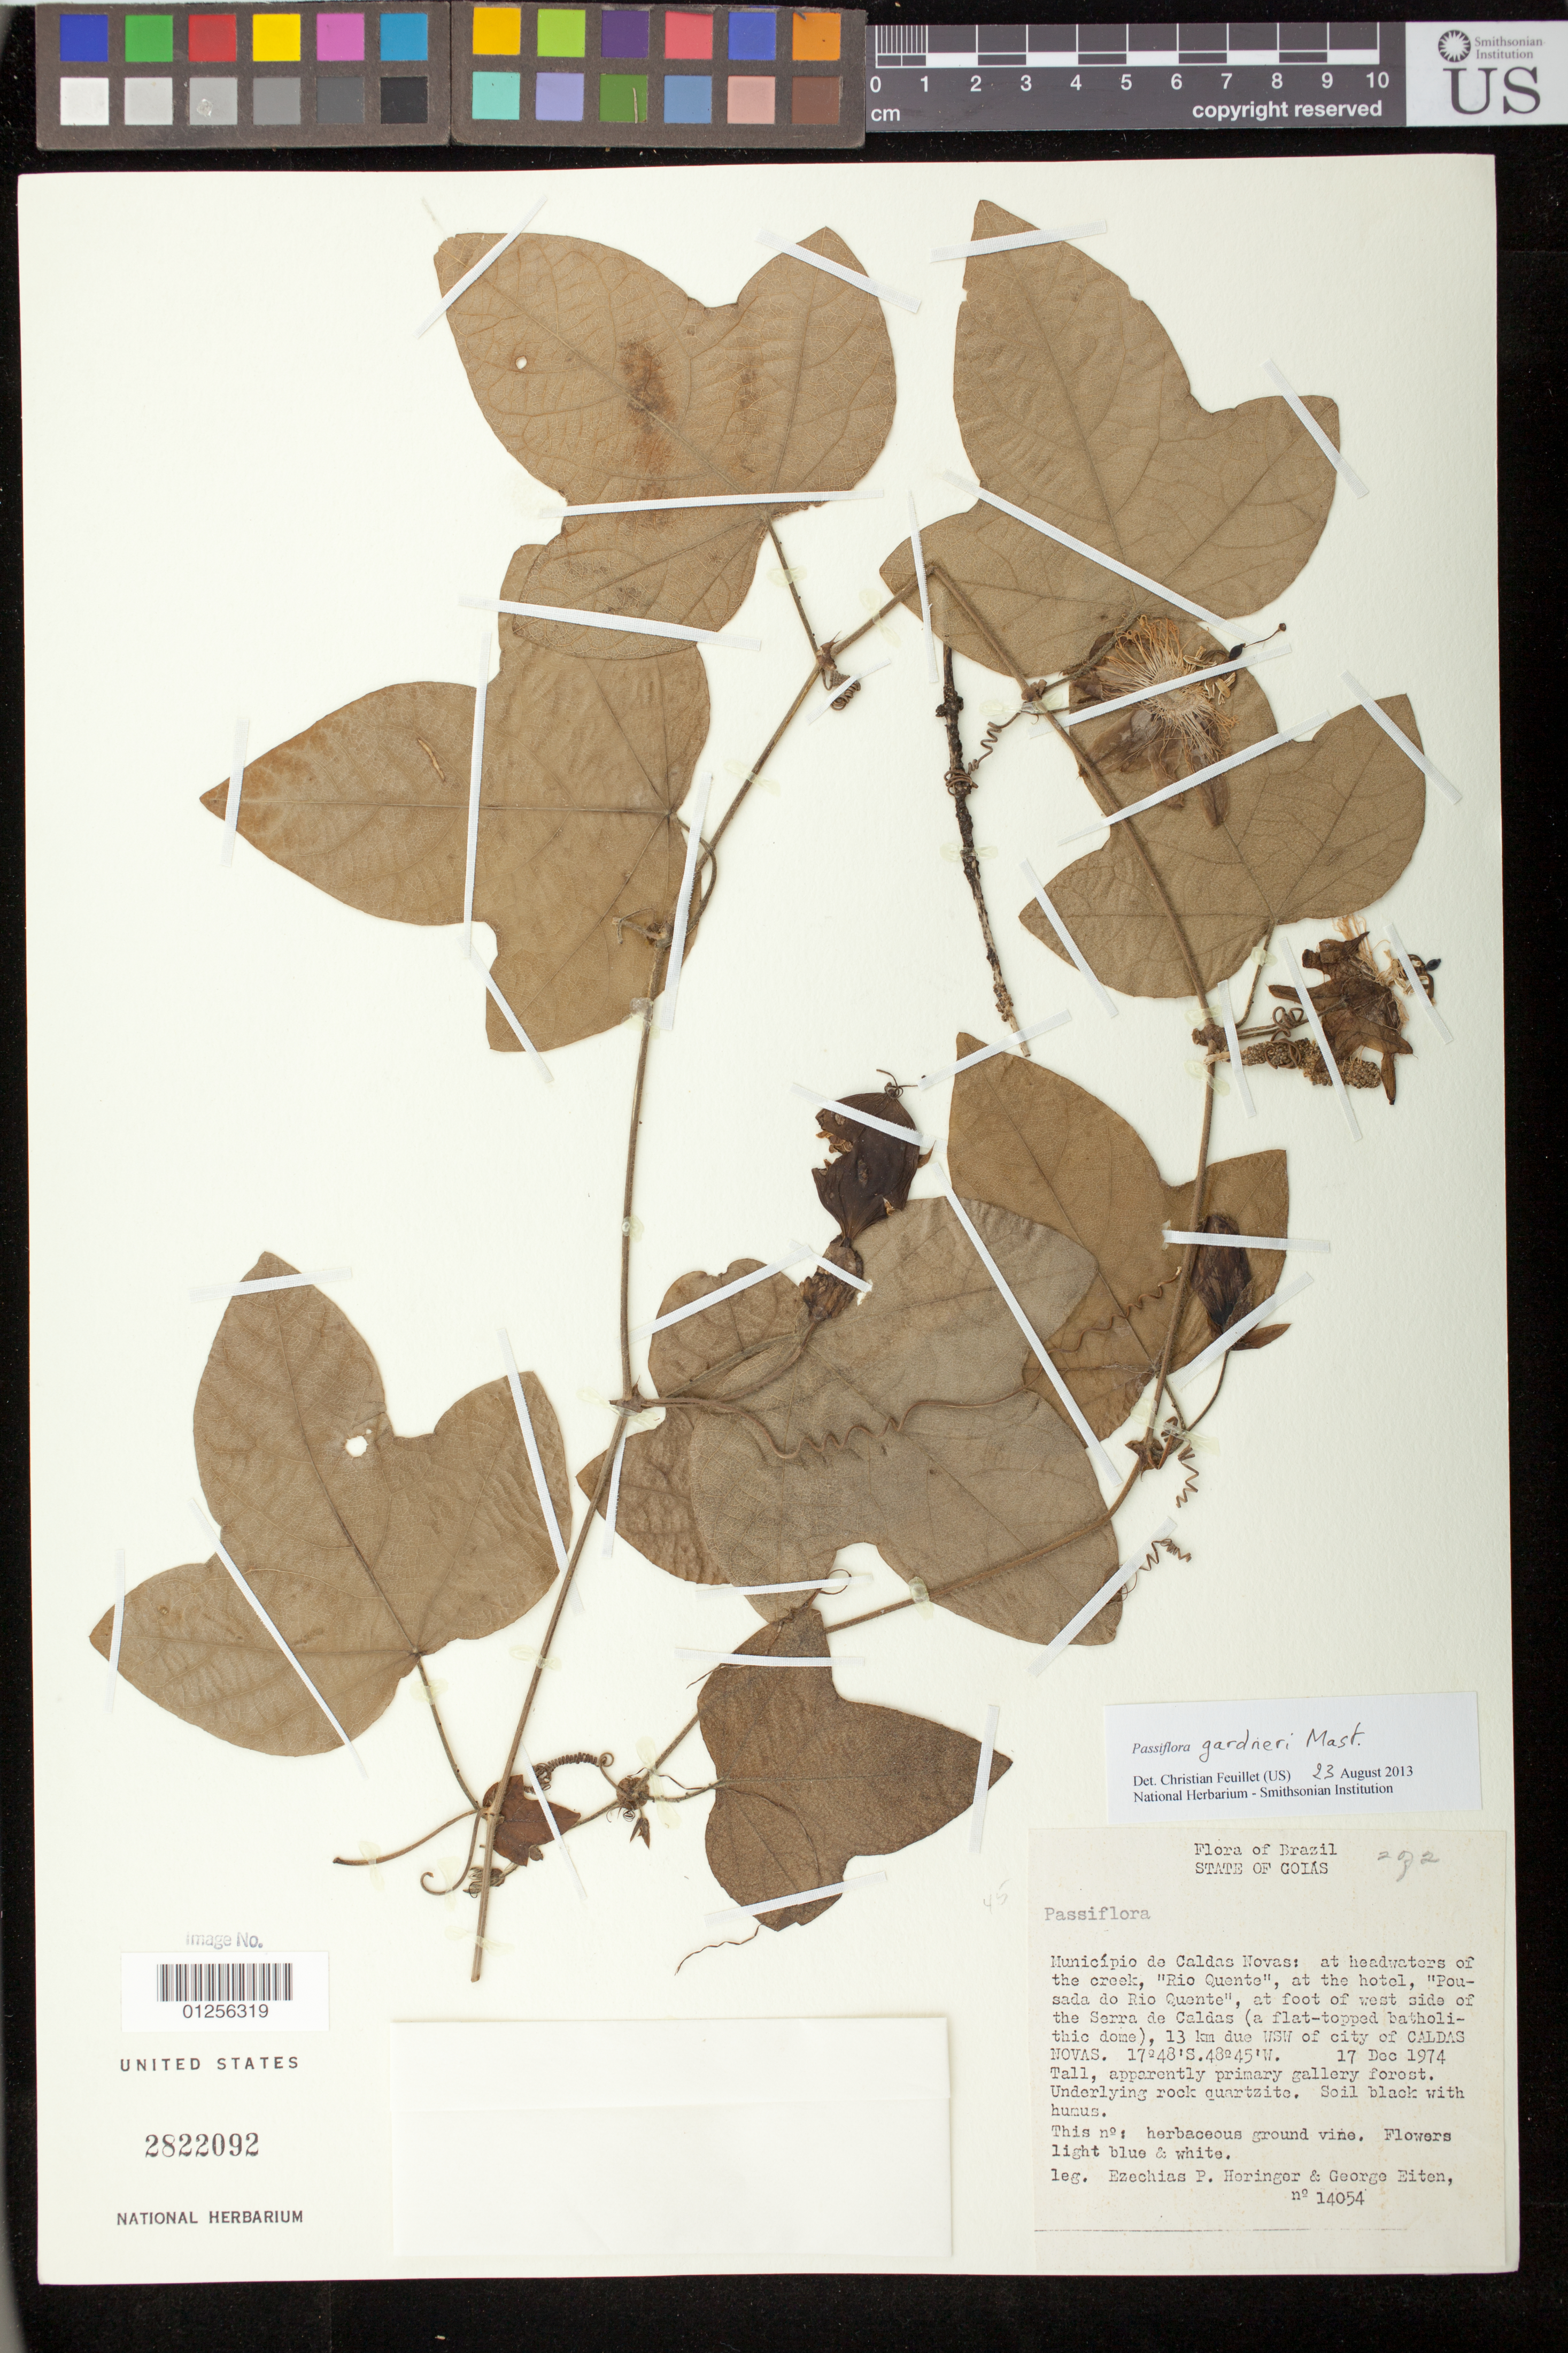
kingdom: Plantae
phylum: Tracheophyta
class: Magnoliopsida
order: Malpighiales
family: Passifloraceae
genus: Passiflora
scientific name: Passiflora gardneri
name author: Mast.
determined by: Feuillet, C.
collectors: E. P. Heringer & G. Eiten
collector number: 14054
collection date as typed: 17 December 1974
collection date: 1974-12-17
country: Brazil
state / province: Goiás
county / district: Caldas Novas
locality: at headwaters of the creek, "Rio Quente", at the hotel, "Pousada do Rio Quente", at the foot of the W side of the Serra de Caldas (a flat-topped batholithic dome), 13 km due WSW of city of Caldas Novas.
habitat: Tall, apparently primary gallery forest; underlying rock quartzite; soil black with humus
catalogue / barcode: US 2822092